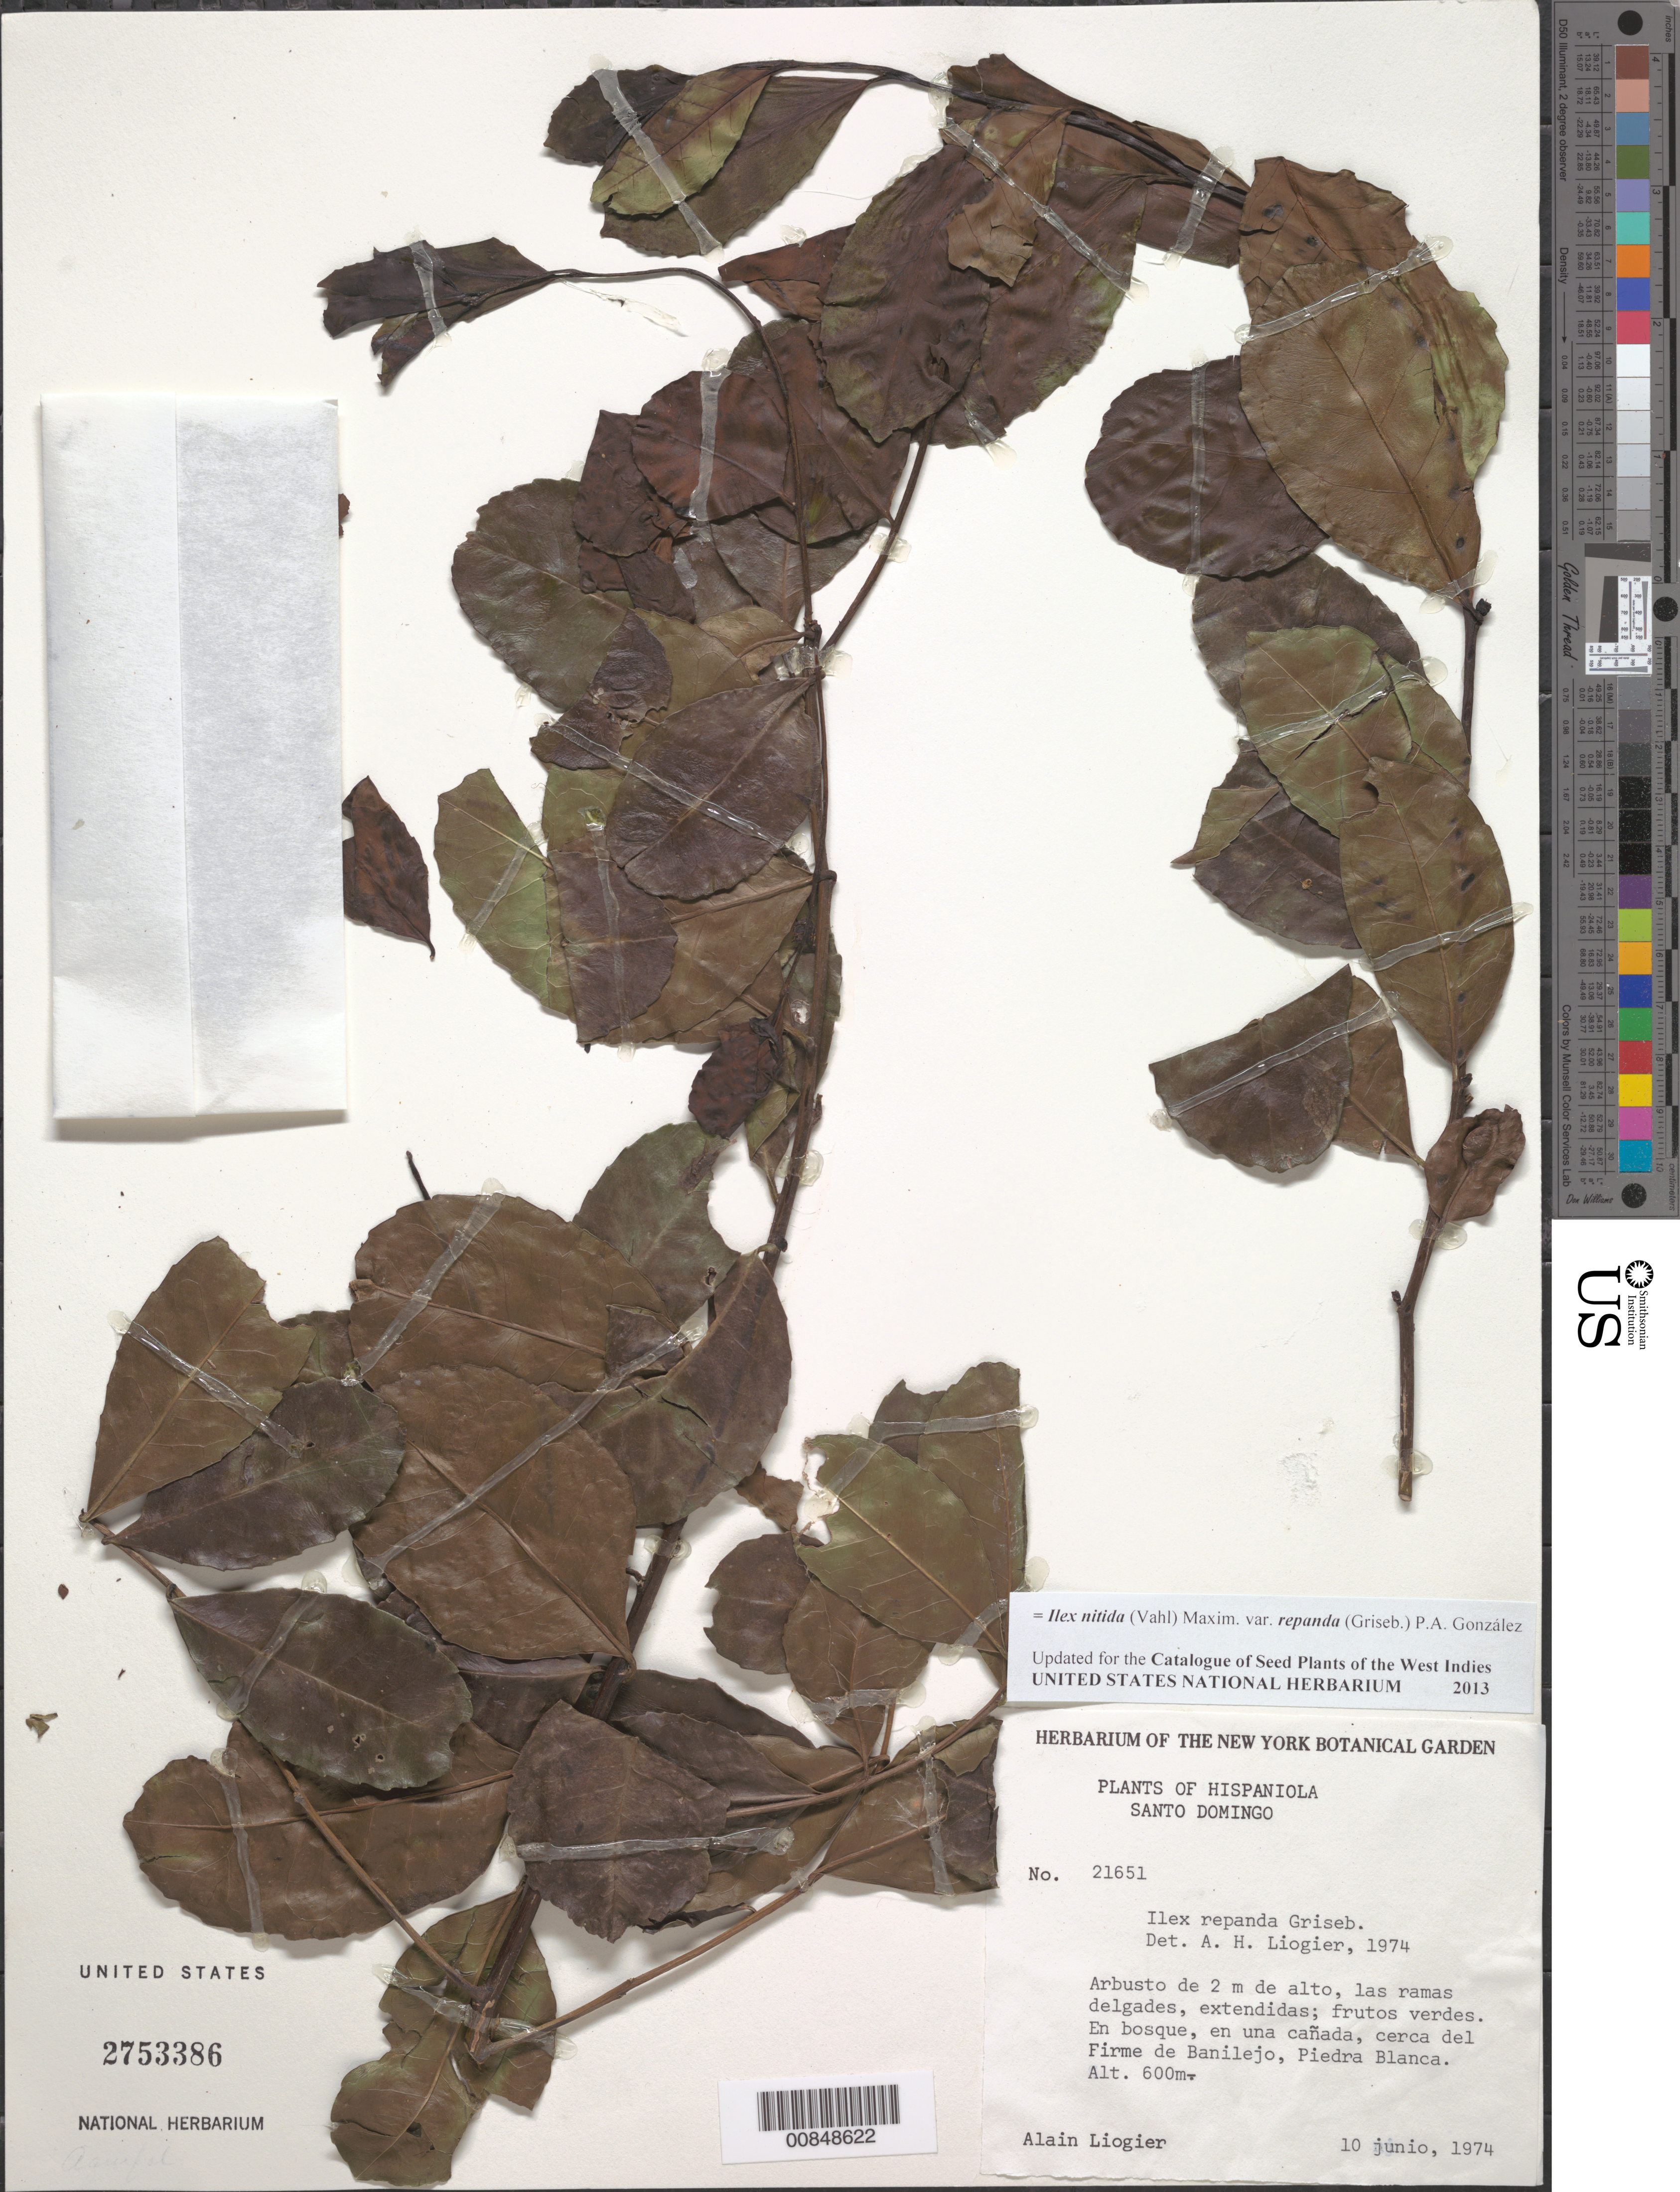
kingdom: Plantae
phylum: Tracheophyta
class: Magnoliopsida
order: Aquifoliales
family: Aquifoliaceae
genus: Ilex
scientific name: Ilex nitida var. repanda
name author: (Griseb.) P. A. González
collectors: A. H. Liogier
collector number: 21651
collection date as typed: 10 Jun 1974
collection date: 1974-06-10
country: Dominican Republic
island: Hispaniola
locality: Cerca del Firme de Banilejo, Piedra Blanca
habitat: En bosque, en una cañada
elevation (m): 600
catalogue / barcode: US 2753386